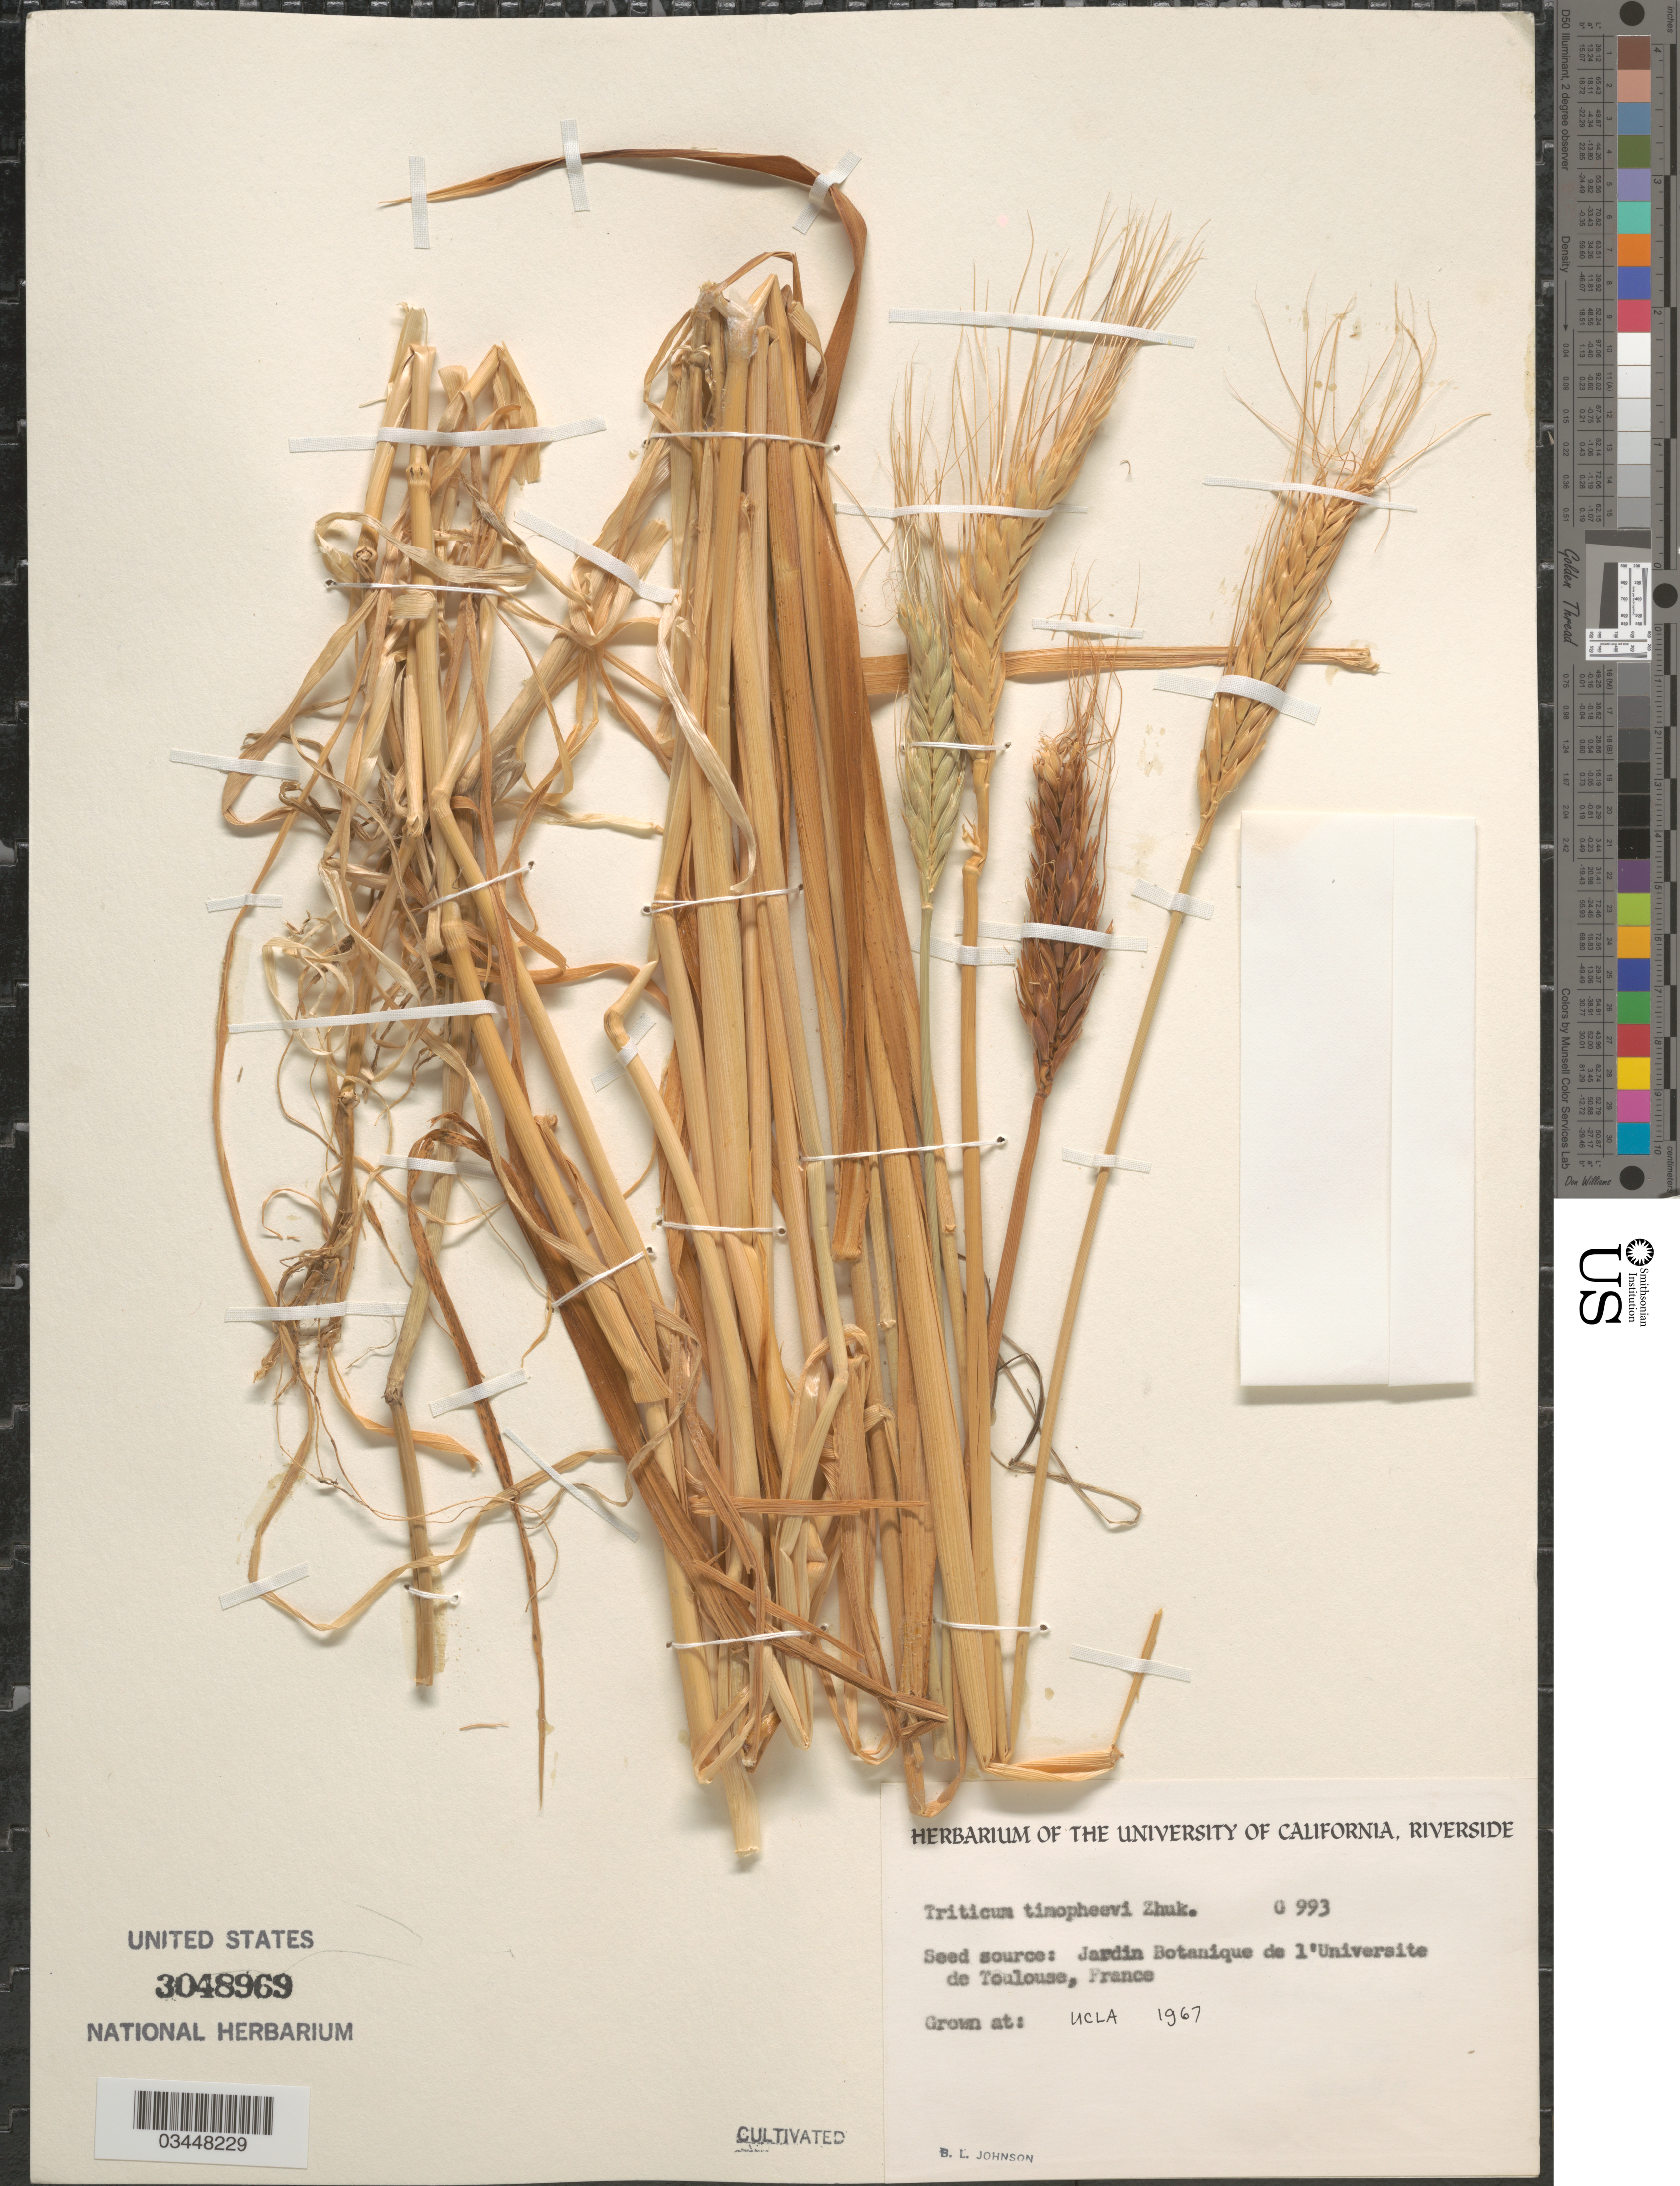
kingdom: Plantae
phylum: Tracheophyta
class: Liliopsida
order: Poales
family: Poaceae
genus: Triticum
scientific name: Triticum timopheevii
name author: (Zhuk.) Zhuk.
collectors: B. Johnson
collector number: G993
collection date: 1967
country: United States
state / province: California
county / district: Los Angeles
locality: UCLA.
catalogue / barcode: US 3048969